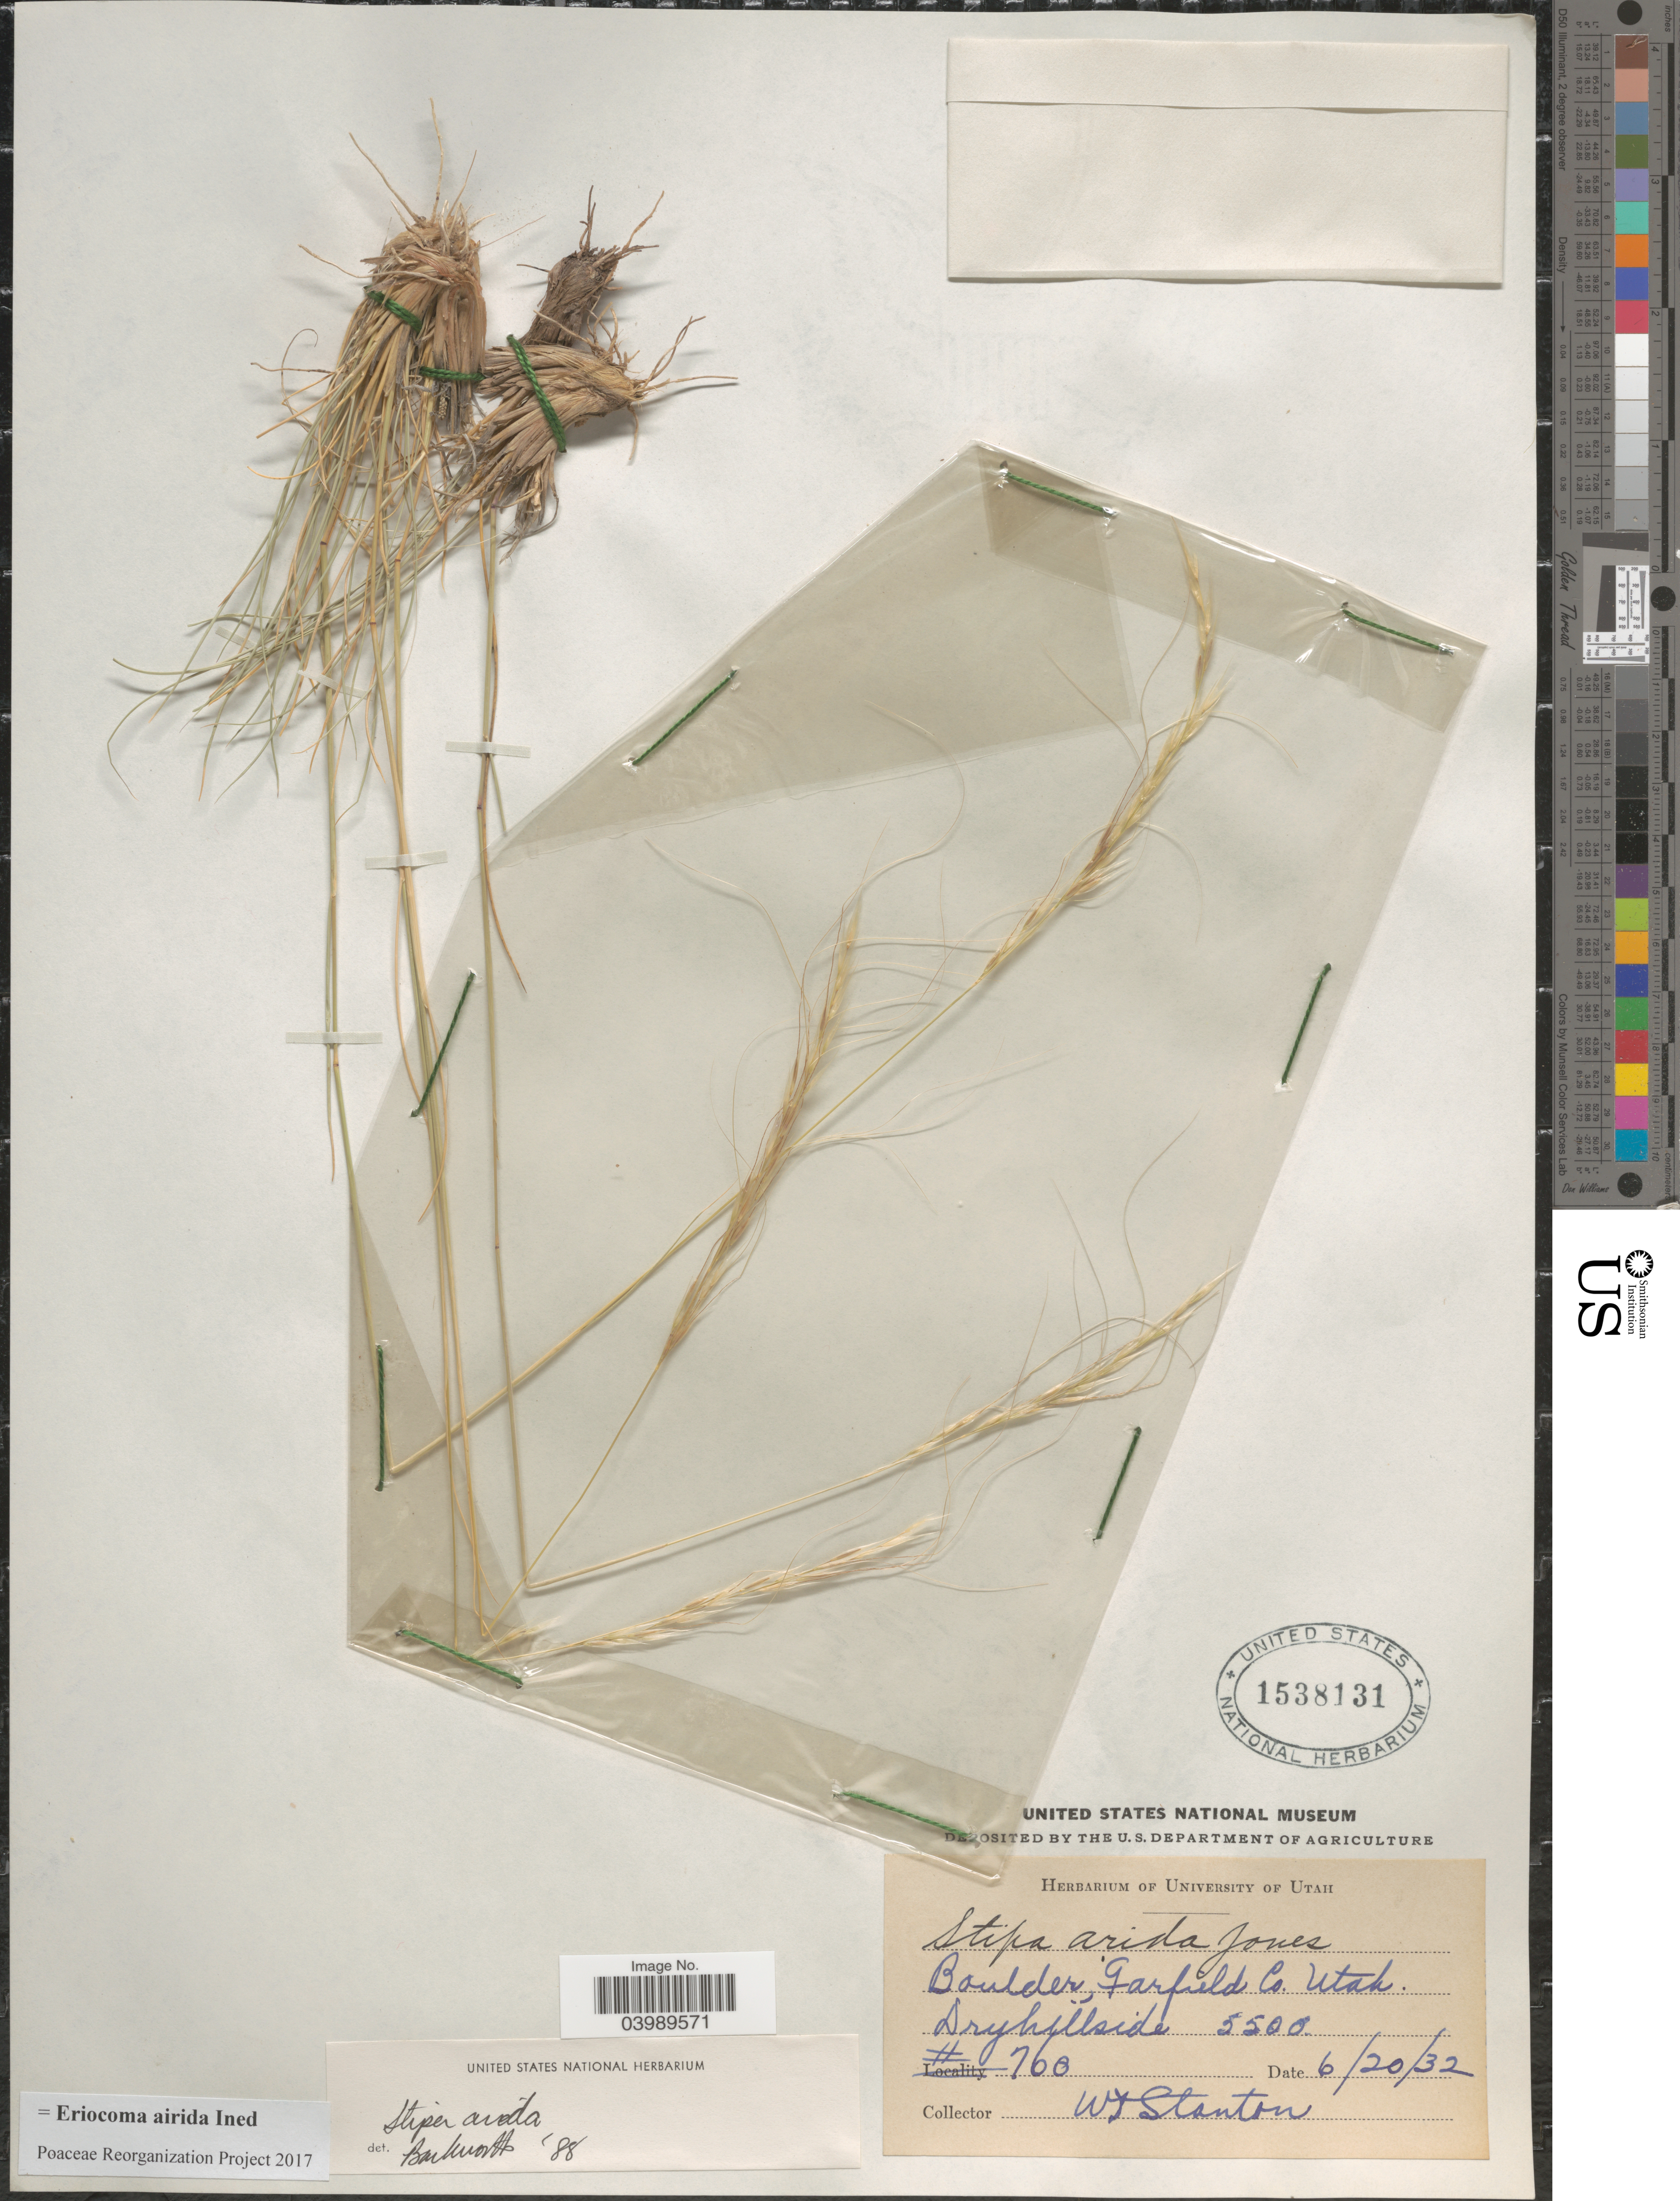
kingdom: Plantae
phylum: Tracheophyta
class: Liliopsida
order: Poales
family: Poaceae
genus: Eriocoma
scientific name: Eriocoma arida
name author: (M.E. Jones) Romasch.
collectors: W. Stanton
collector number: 760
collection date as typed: Transcribed d/m/y: 20/6/32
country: United States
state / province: Utah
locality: Boulder, Garfield Co. Dry hillside.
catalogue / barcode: US 1538131